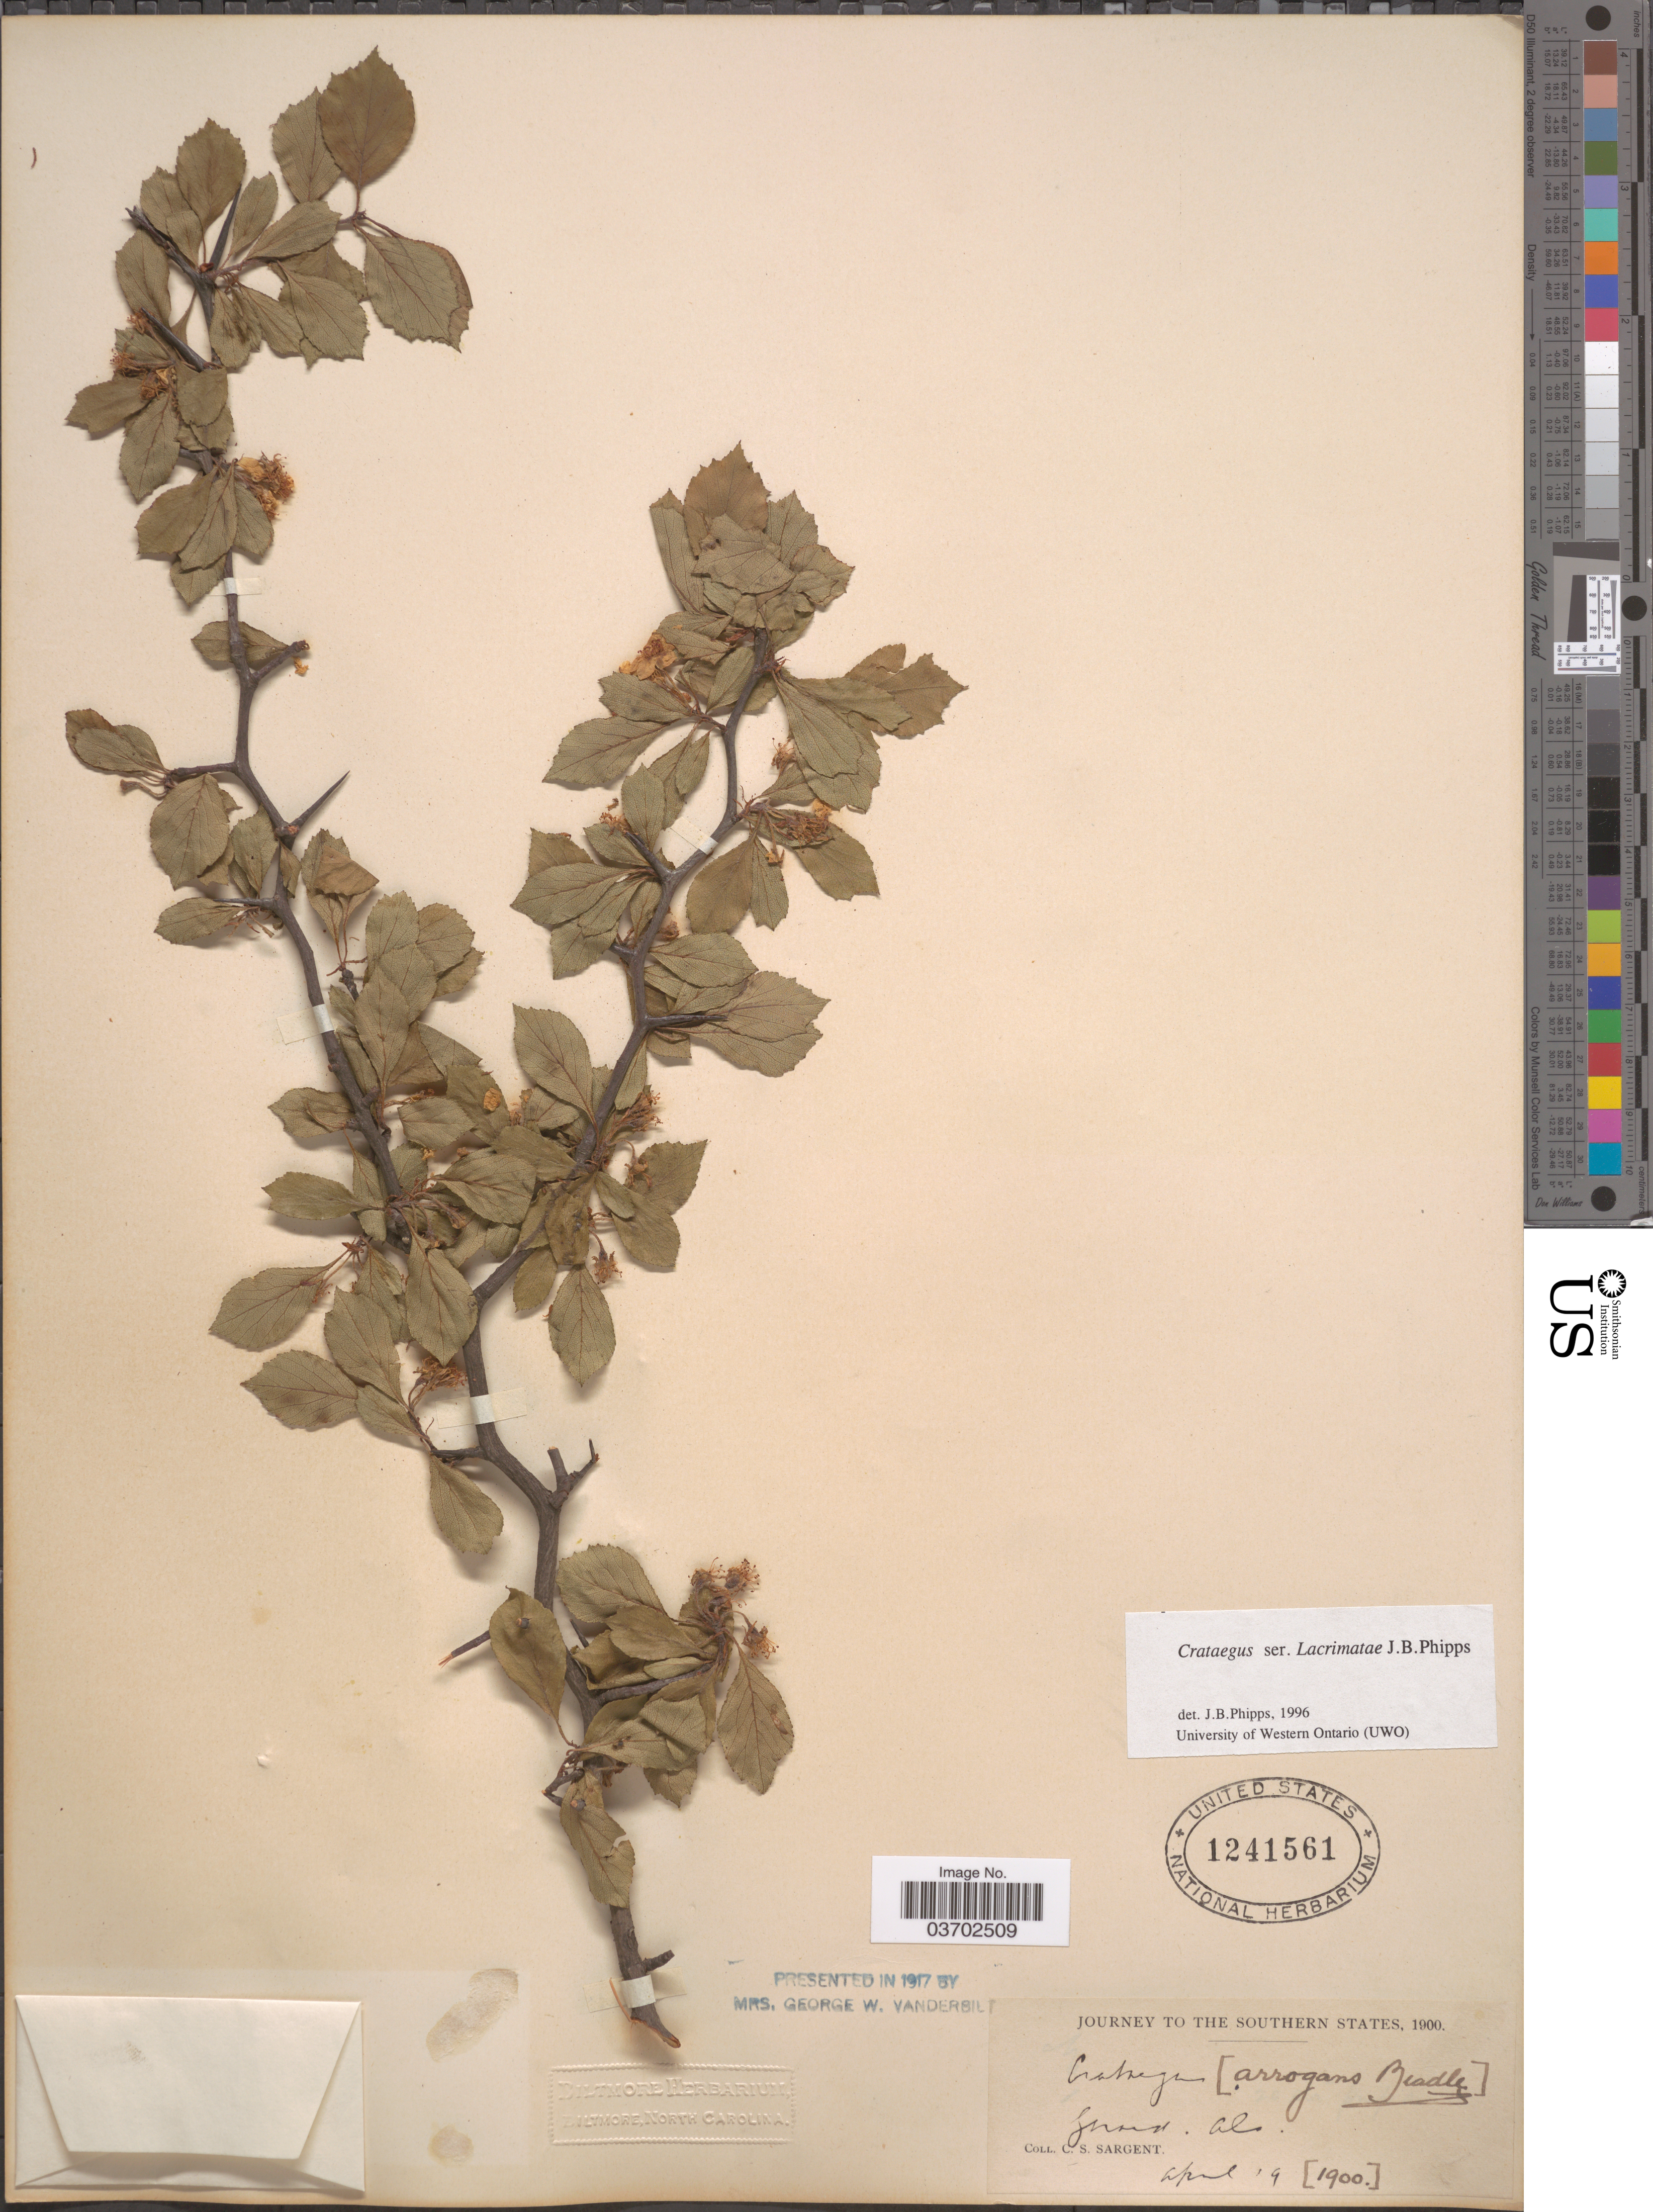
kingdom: Plantae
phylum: Tracheophyta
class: Magnoliopsida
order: Rosales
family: Rosaceae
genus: Crataegus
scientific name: Crataegus visenda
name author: Beadle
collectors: C. S. Sargent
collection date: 1900-04-19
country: United States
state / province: Alabama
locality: The Southern States. Grant.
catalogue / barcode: US 1241561